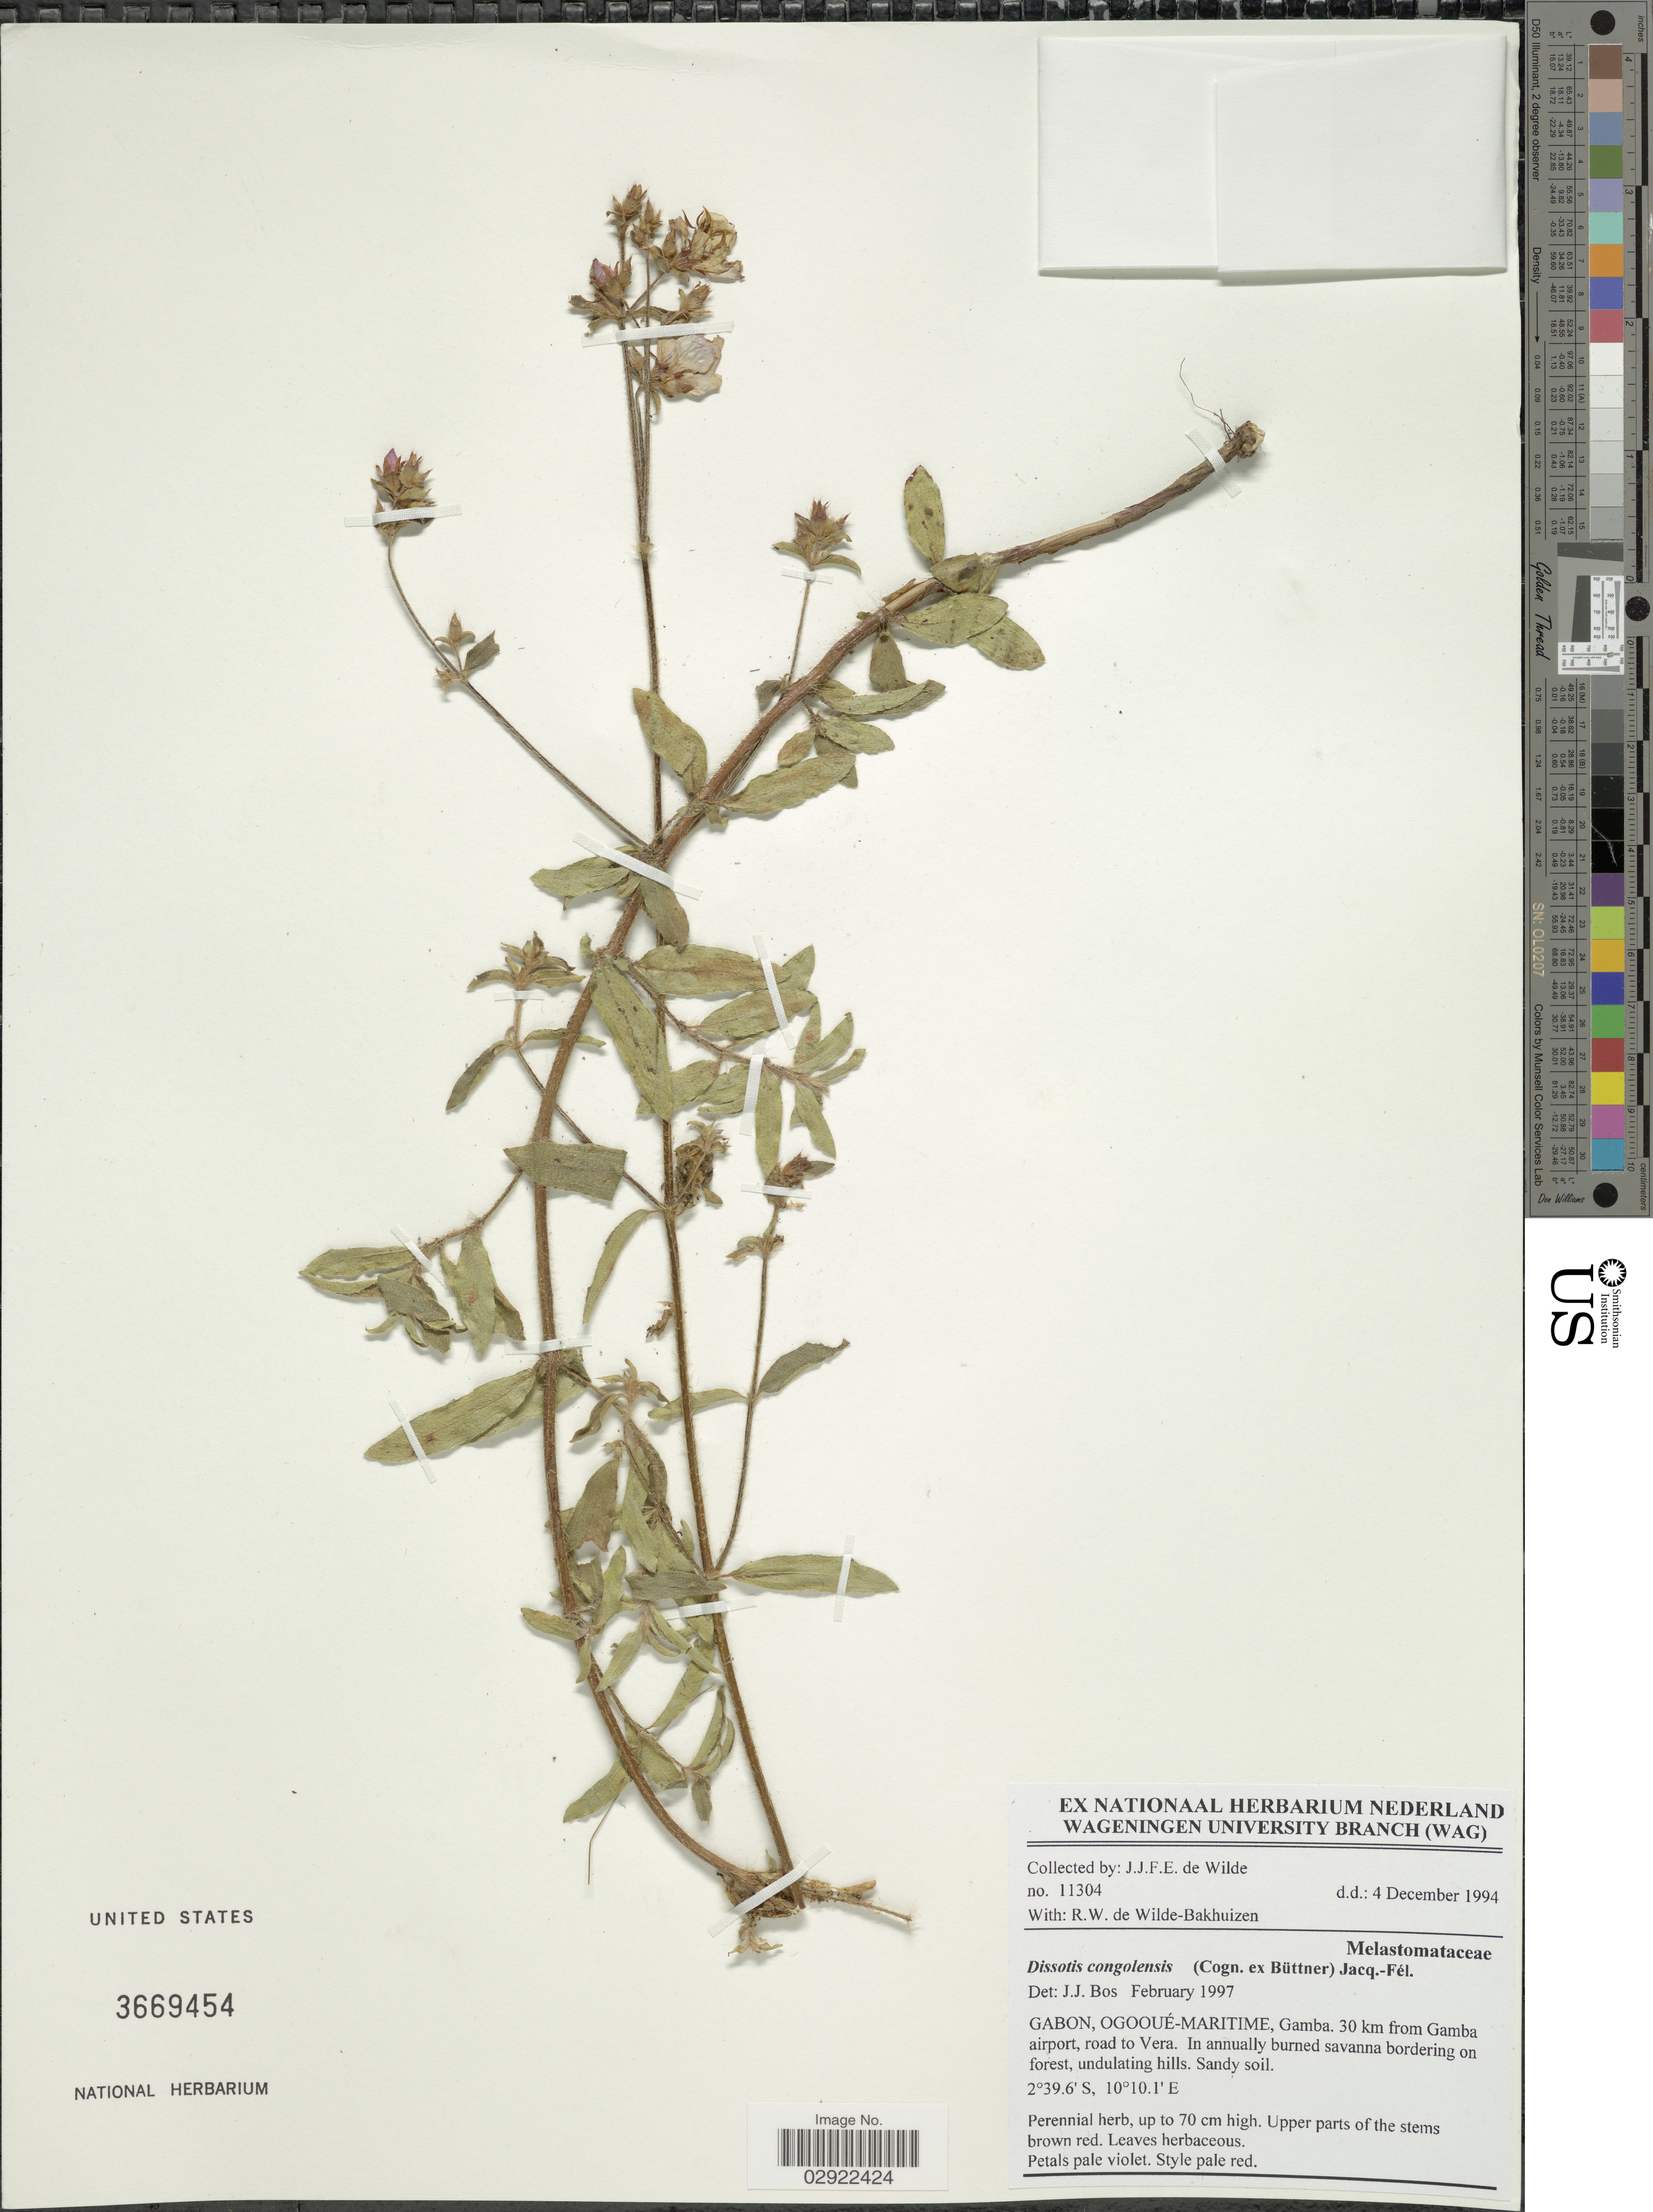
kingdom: Plantae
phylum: Tracheophyta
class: Magnoliopsida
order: Myrtales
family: Melastomataceae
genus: Nerophila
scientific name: Nerophila congolensis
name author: (Cogn. ex Büttner) Ver.-Lib. & R.D. Stone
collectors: J.J. de Wilde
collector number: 11304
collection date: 1994-12-04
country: Gabon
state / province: Ogooue-Maritime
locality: Gamba. 30 km from Gamba airport, road to Vera.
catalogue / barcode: US 3669454